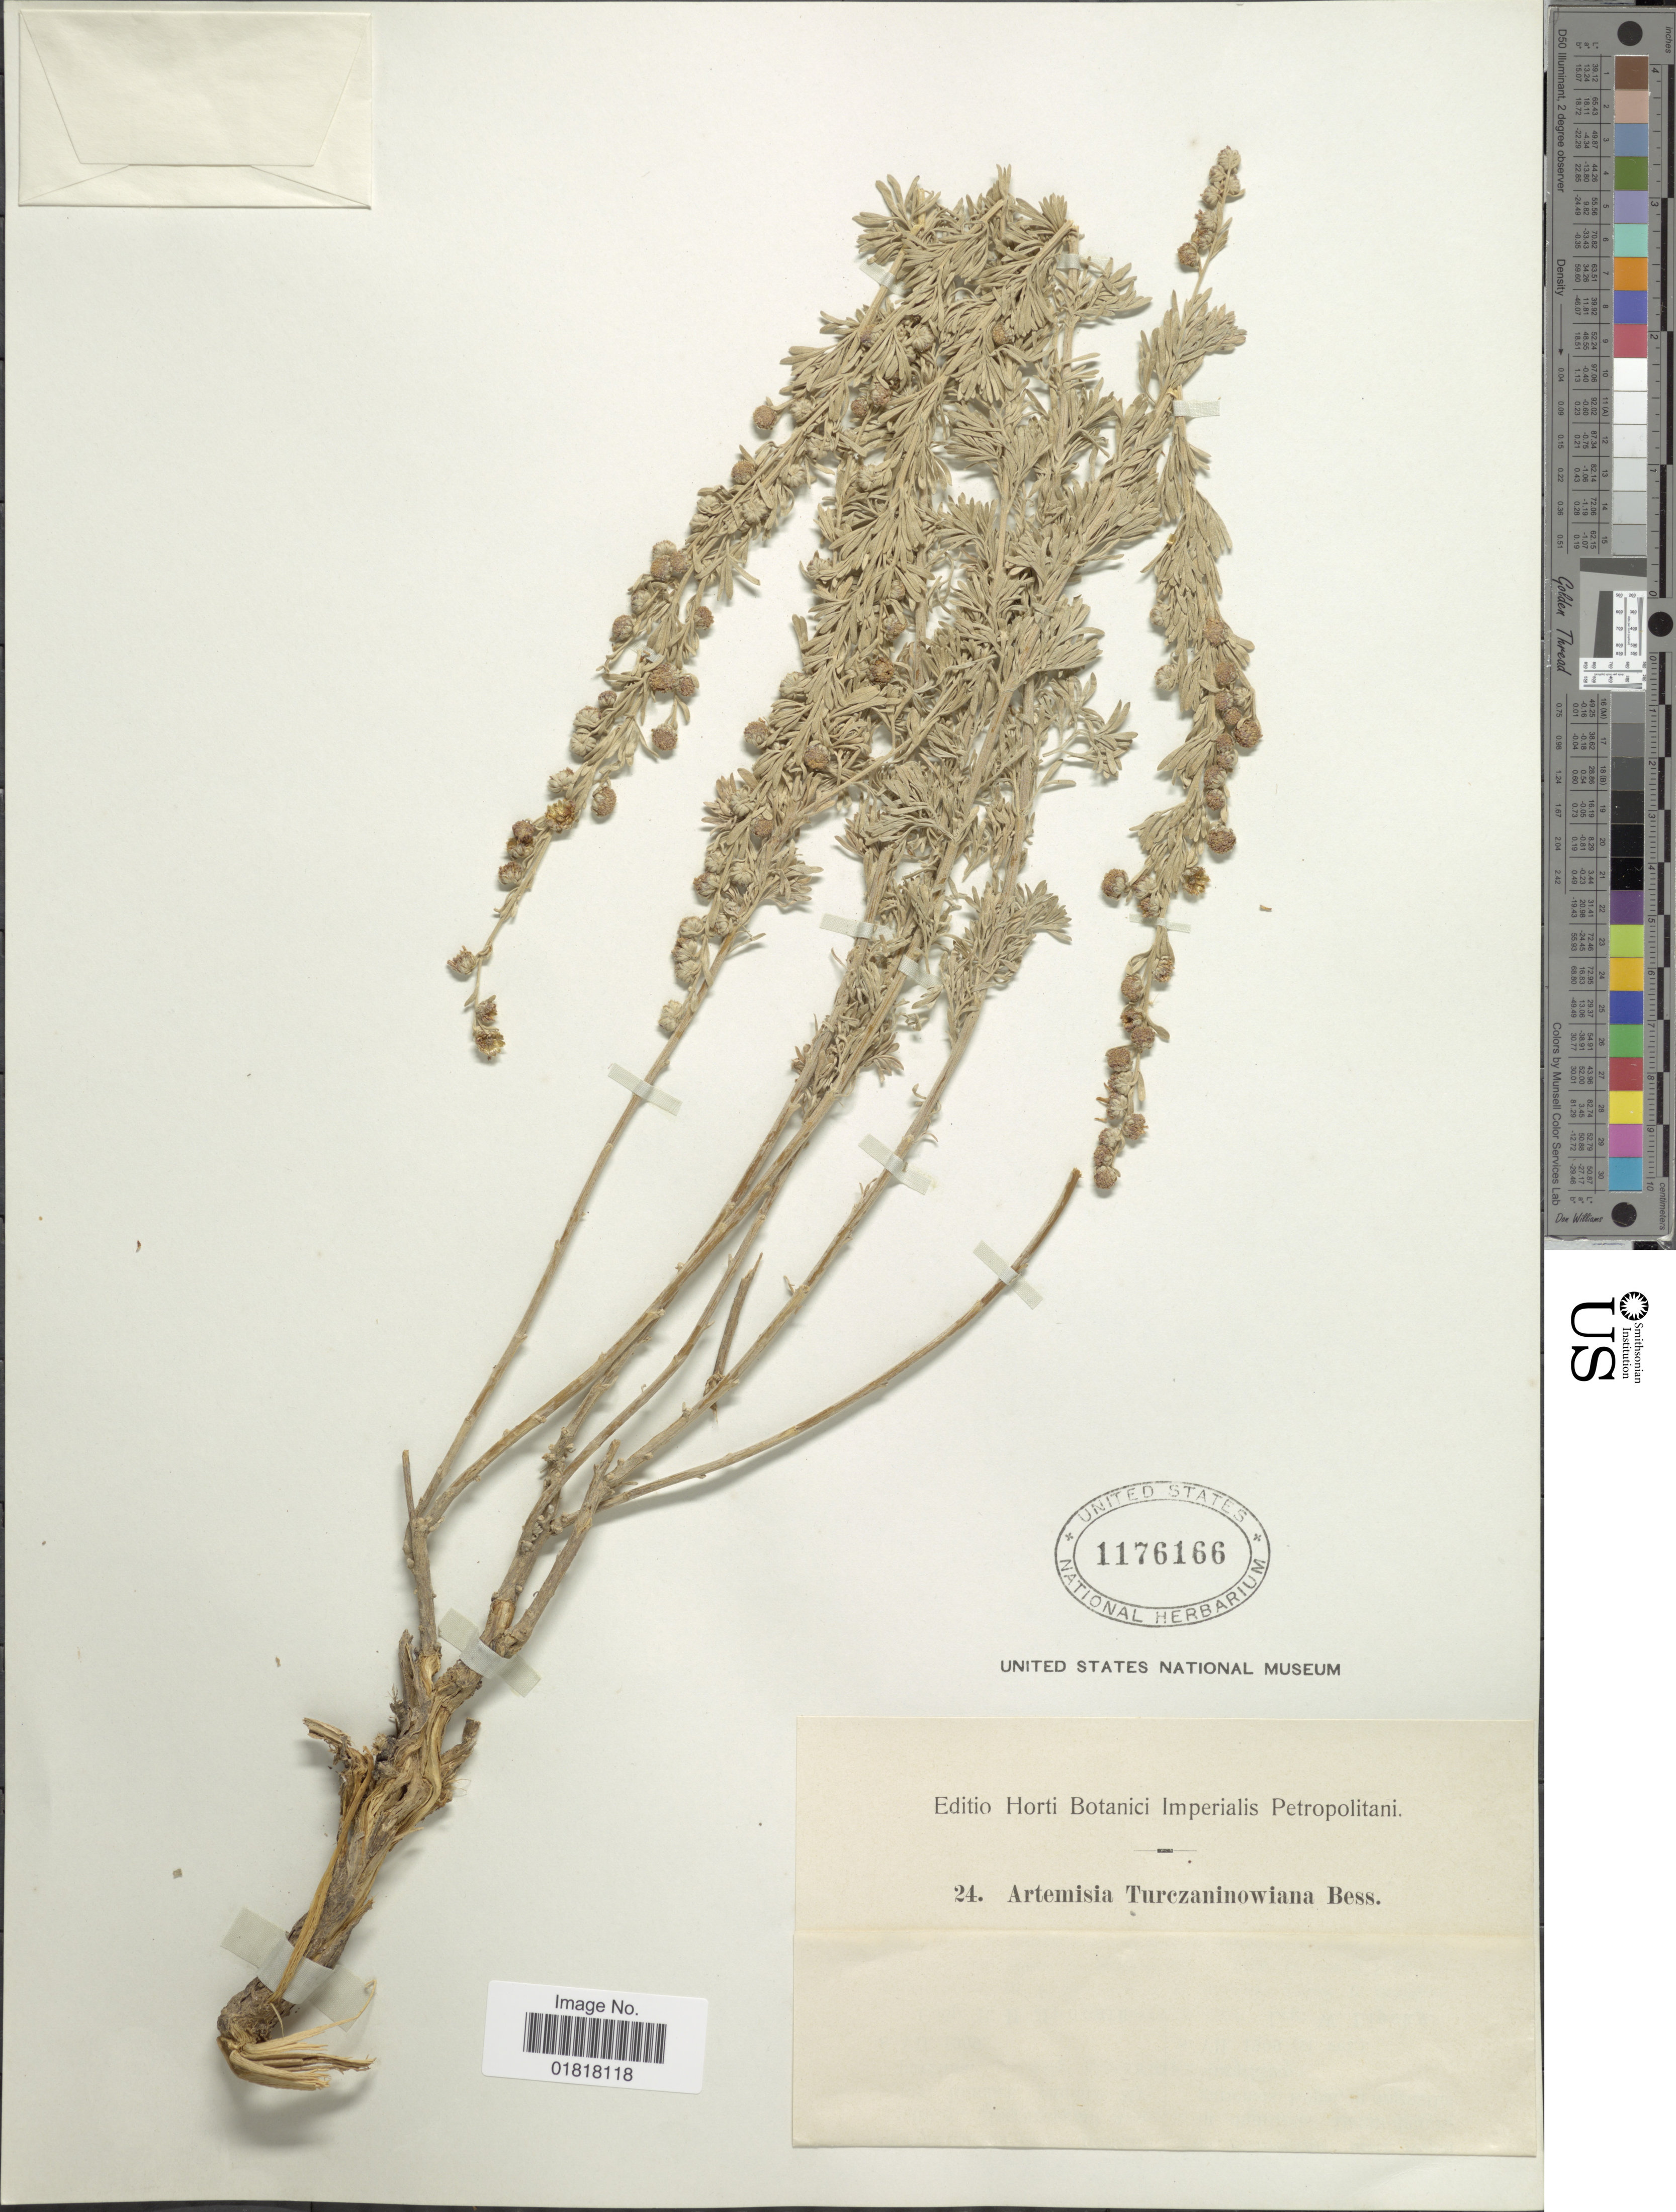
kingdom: Plantae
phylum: Tracheophyta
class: Magnoliopsida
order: Asterales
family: Asteraceae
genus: Artemisia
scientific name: Artemisia turczaninowiana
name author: Besser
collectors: ex Herb. Horti Bot. Petropolitani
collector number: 24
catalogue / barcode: US 1176166